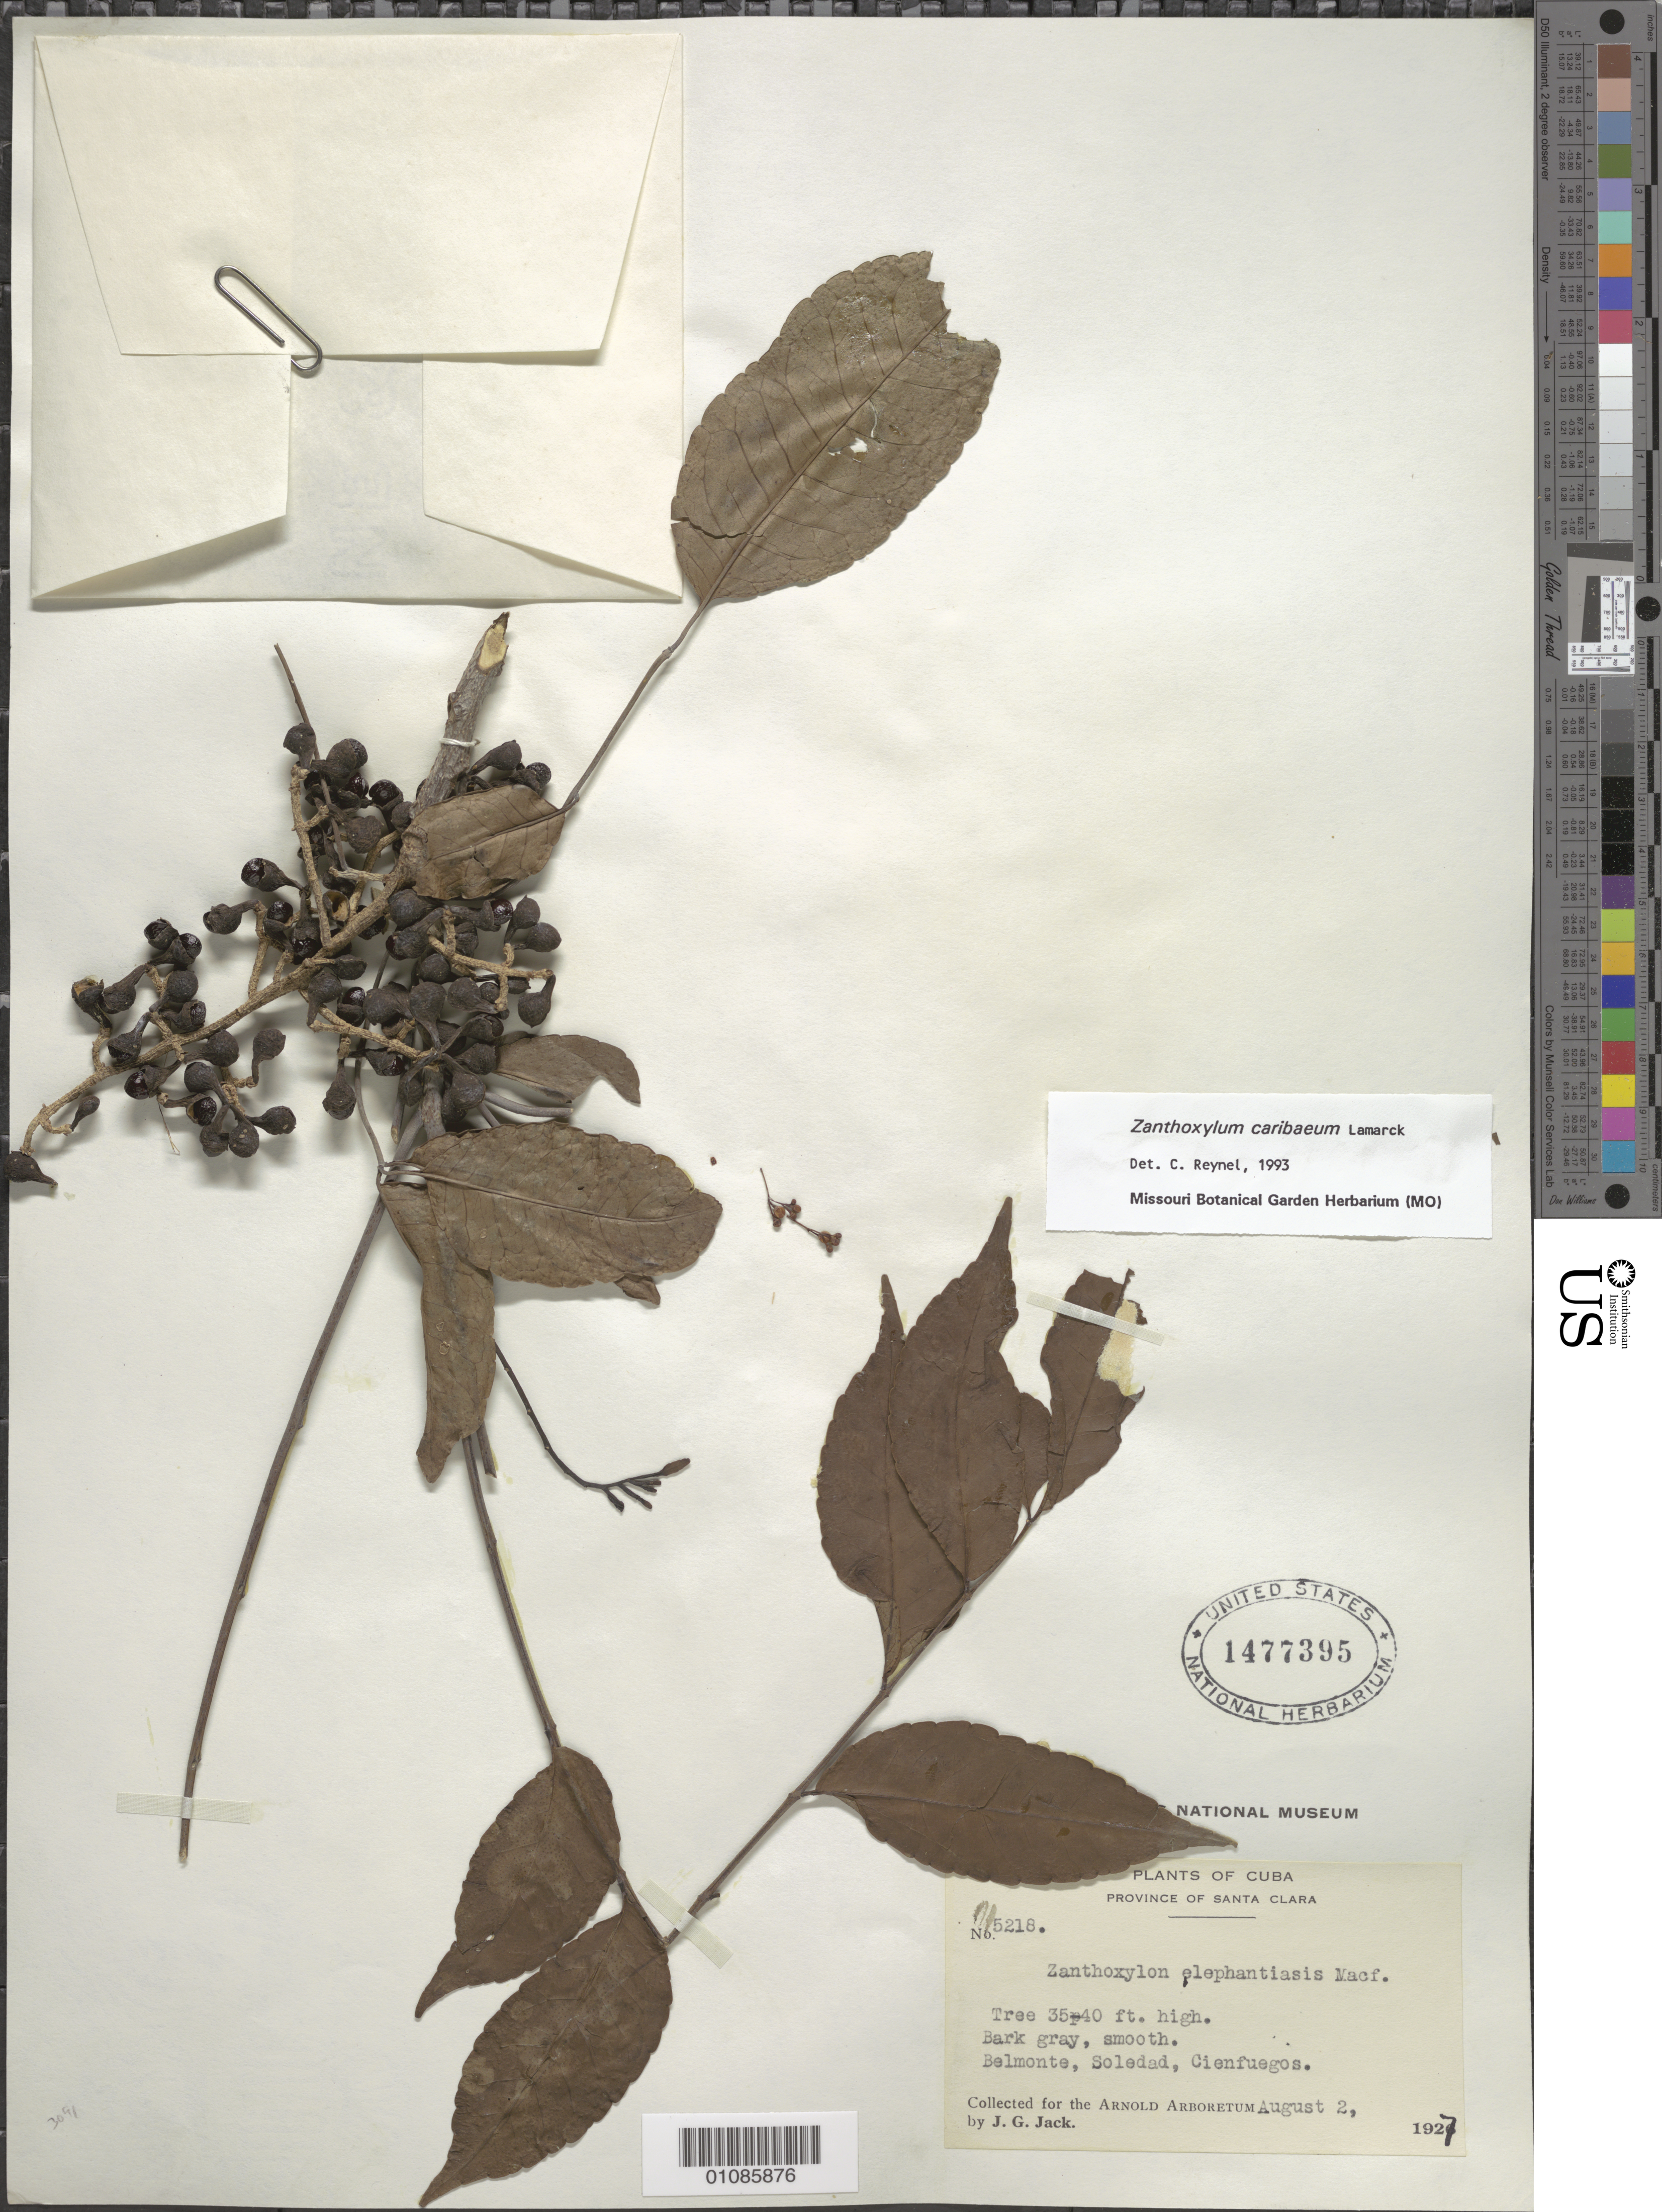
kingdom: Plantae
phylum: Tracheophyta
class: Magnoliopsida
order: Sapindales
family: Rutaceae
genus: Zanthoxylum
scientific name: Zanthoxylum caribaeum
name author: Lam.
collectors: J. G. Jack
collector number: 5218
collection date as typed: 02 Aug 1927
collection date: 1927-08-02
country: Cuba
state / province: Villa Clara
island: Cuba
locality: Santa Clara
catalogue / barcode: US 1477395